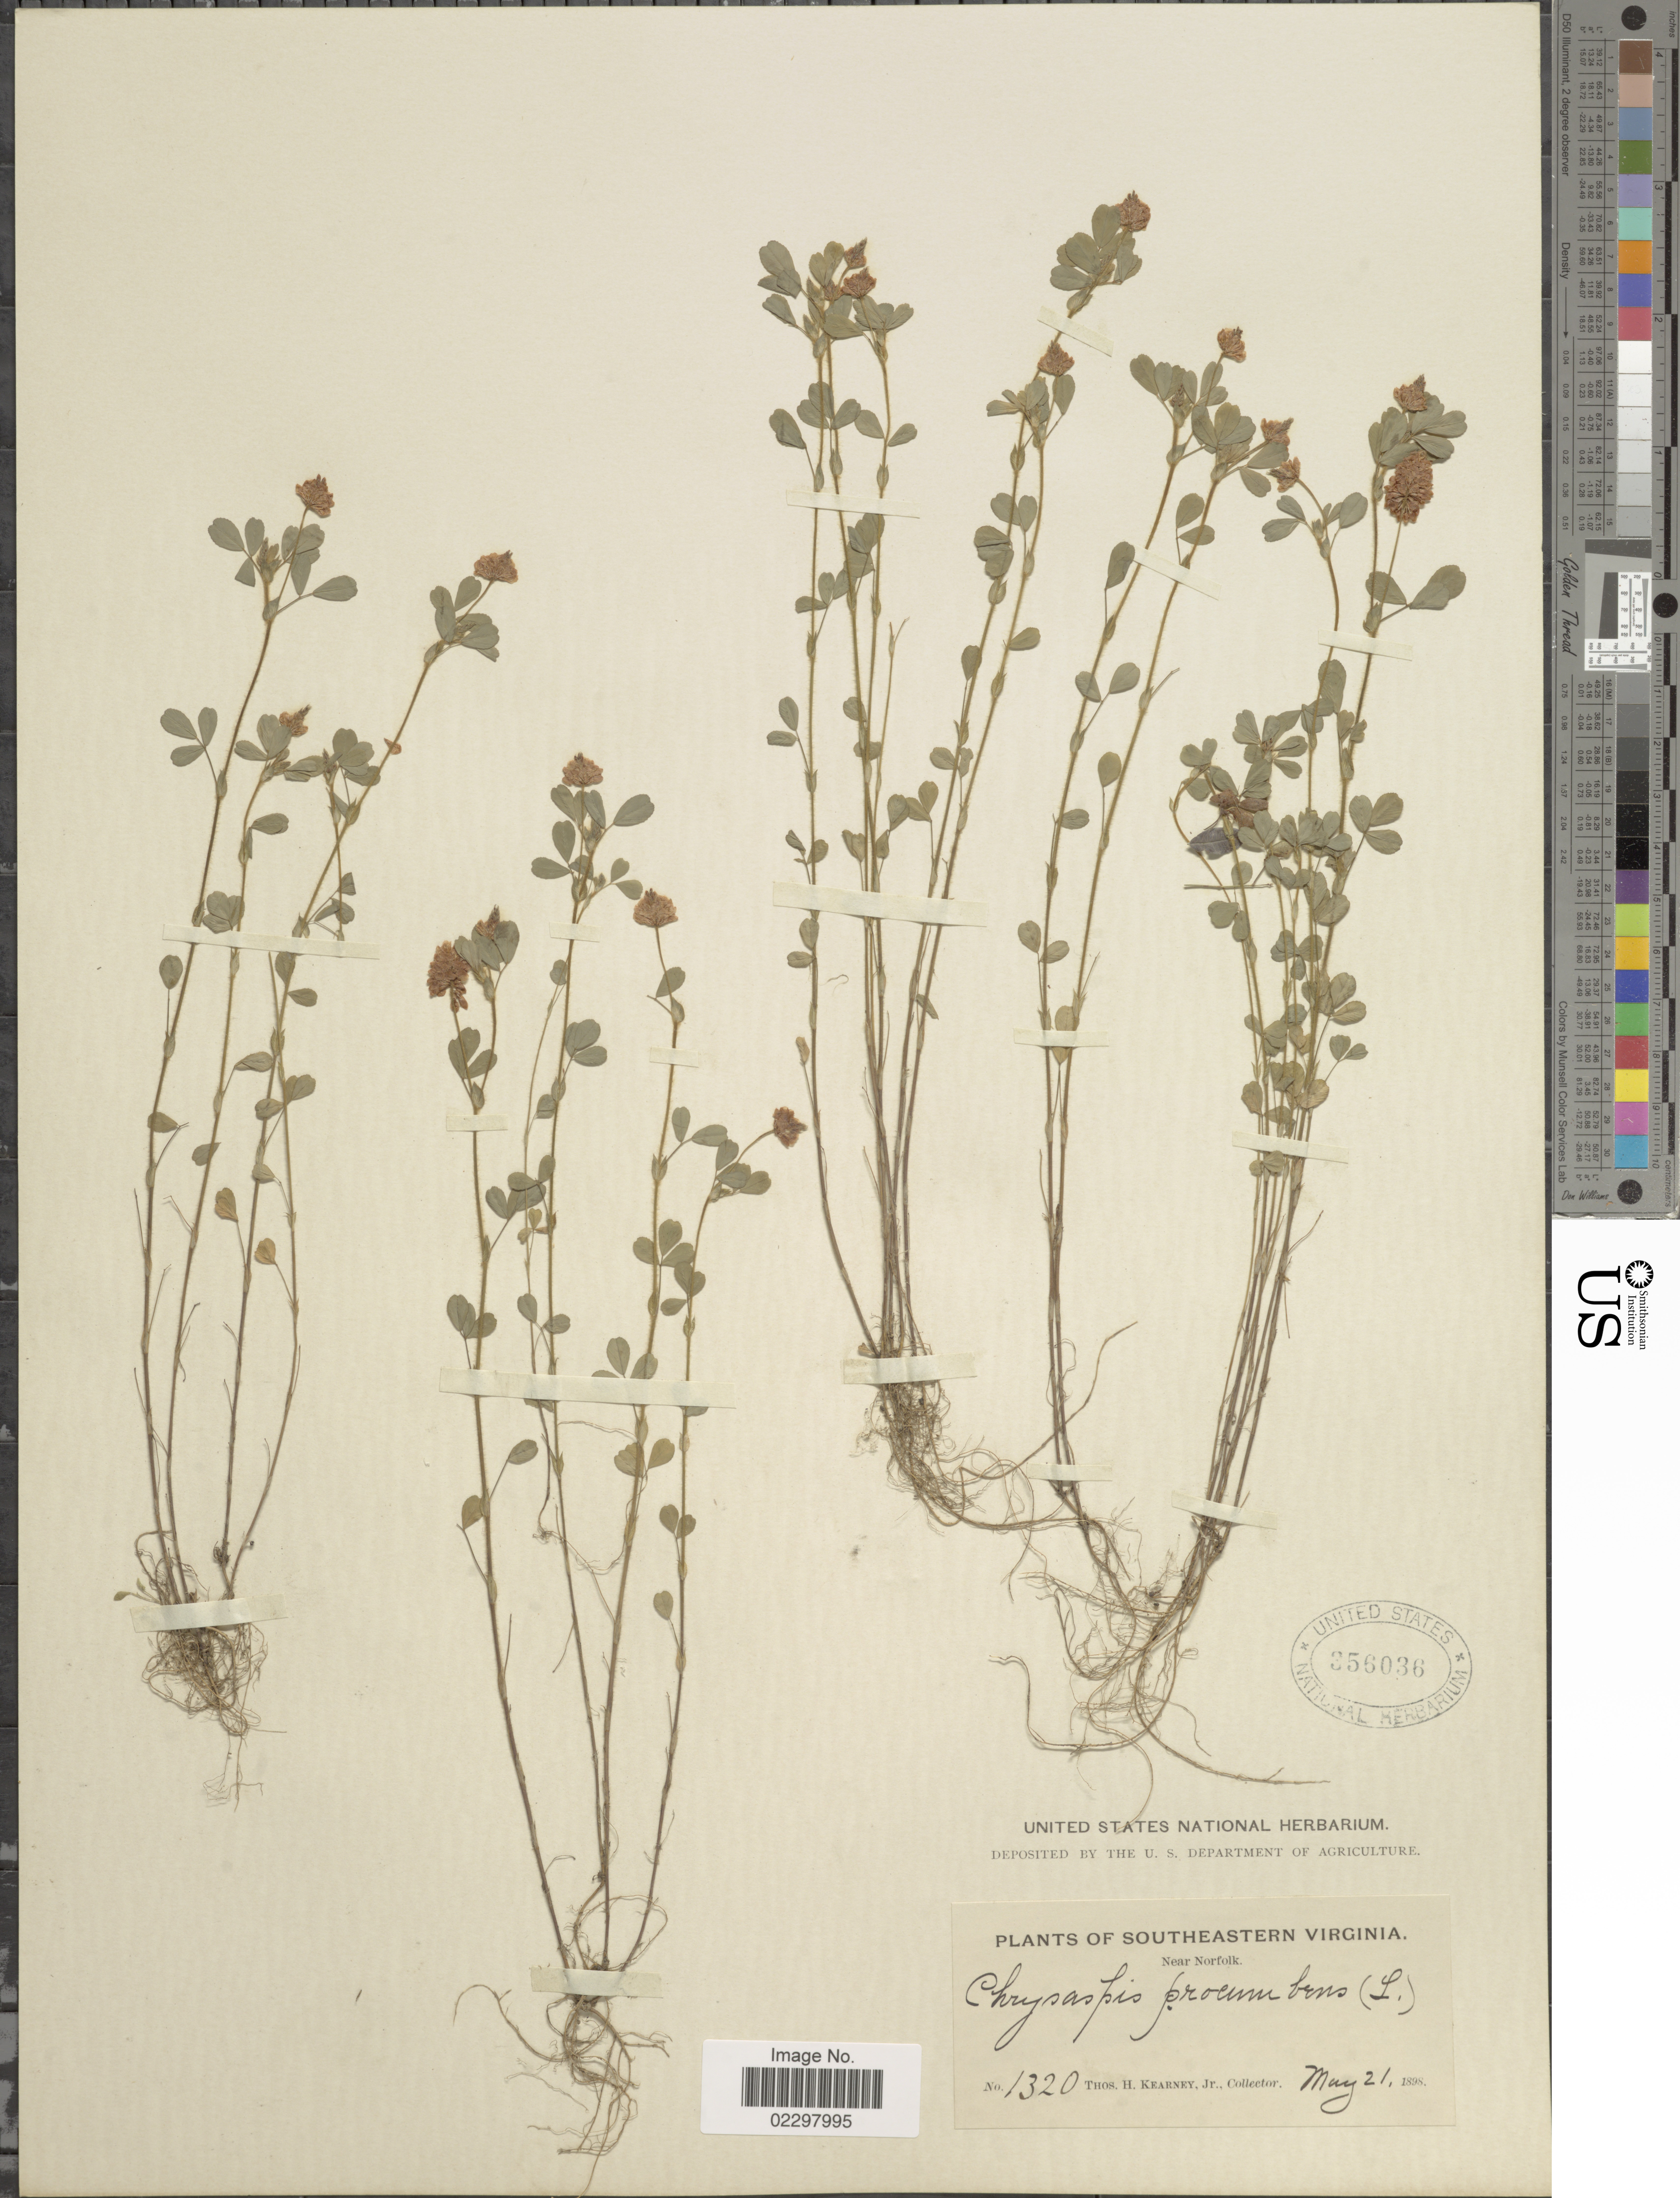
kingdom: Plantae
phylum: Tracheophyta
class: Magnoliopsida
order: Fabales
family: Fabaceae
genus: Trifolium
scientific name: Trifolium procumbens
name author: L.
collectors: T. H. Kearney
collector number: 130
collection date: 1898-05-21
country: United States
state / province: Virginia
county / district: City of Norfolk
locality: Southeastern Virginia, Near Norfolk.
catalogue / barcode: US 356036